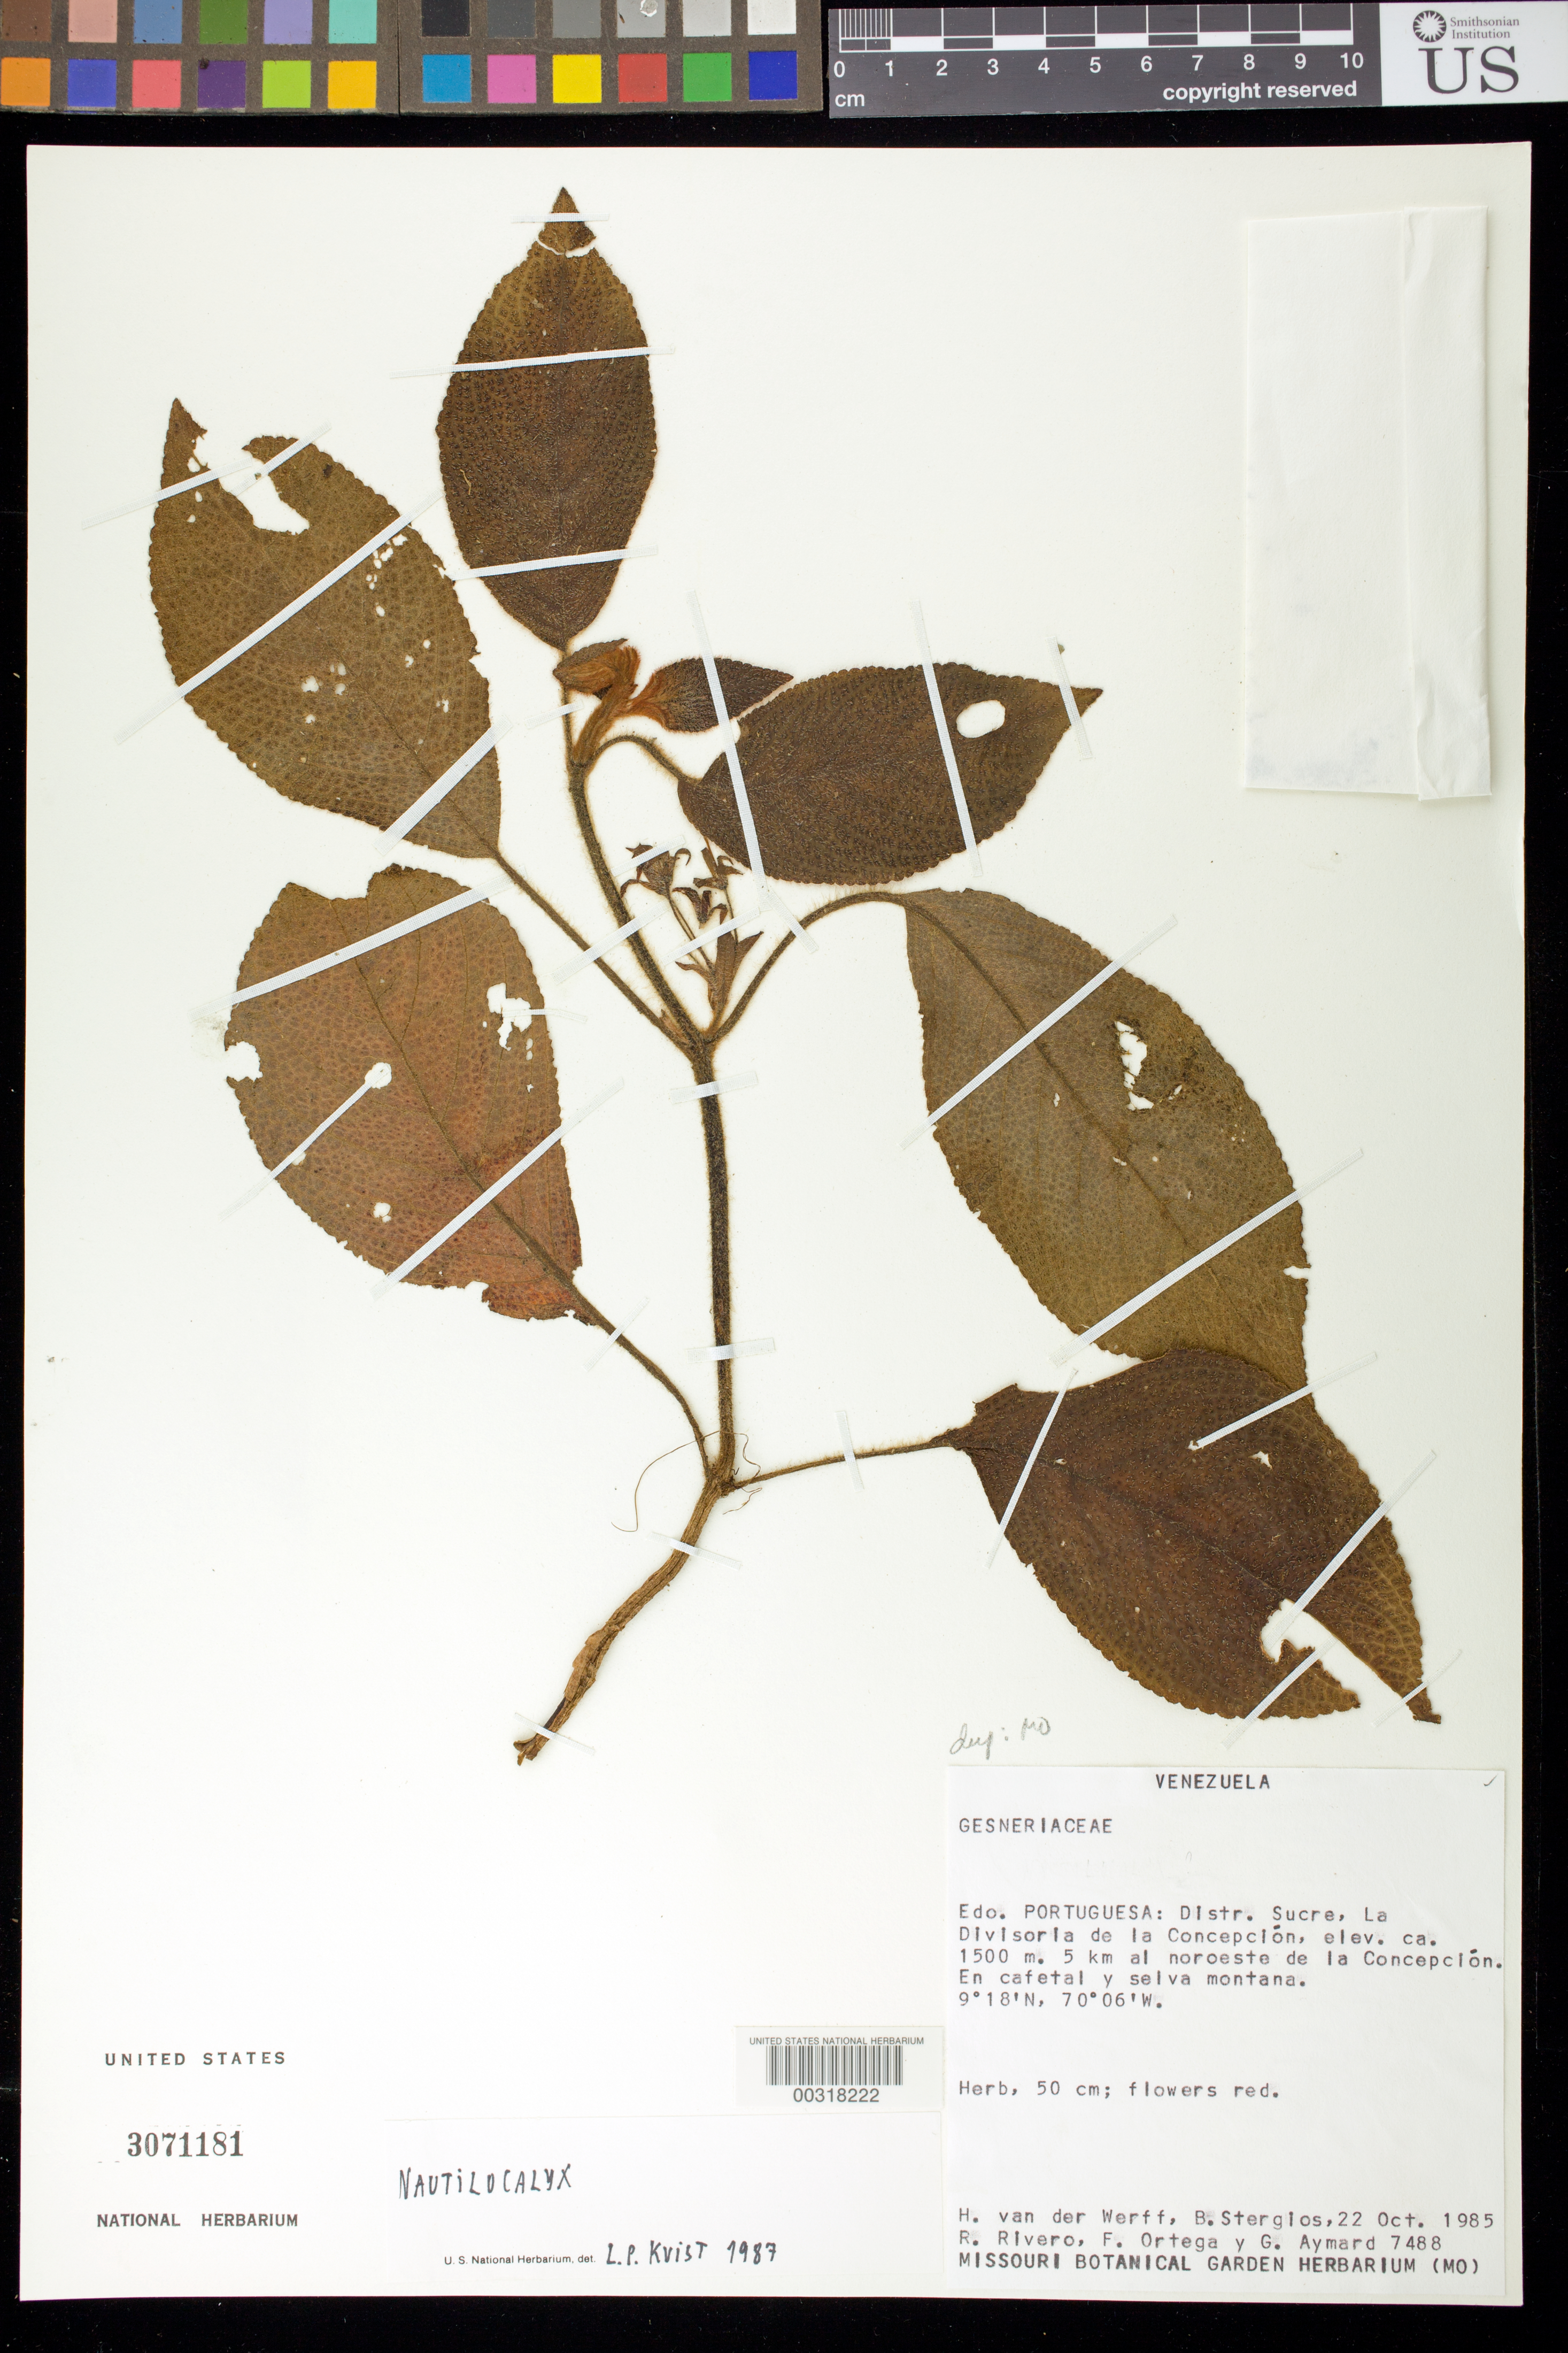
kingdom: Plantae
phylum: Tracheophyta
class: Magnoliopsida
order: Lamiales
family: Gesneriaceae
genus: Nautilocalyx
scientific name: Nautilocalyx sp.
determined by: Kvist, L. P., (US), Smithsonian Institution - National Museum of Natural History (UNITED STATES)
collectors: H. van der Werff, B. G. Stergios, R. Rivera, F. J. Ortega & G. A. Aymard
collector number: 7488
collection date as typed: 22 Oct 1985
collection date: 1985-10-22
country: Venezuela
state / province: Portuguesa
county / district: Sucre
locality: La Divisoria de la Concepción, 5 km al NO de la Concepción.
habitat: En cafetal y selva montana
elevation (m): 1500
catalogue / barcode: US 3071181